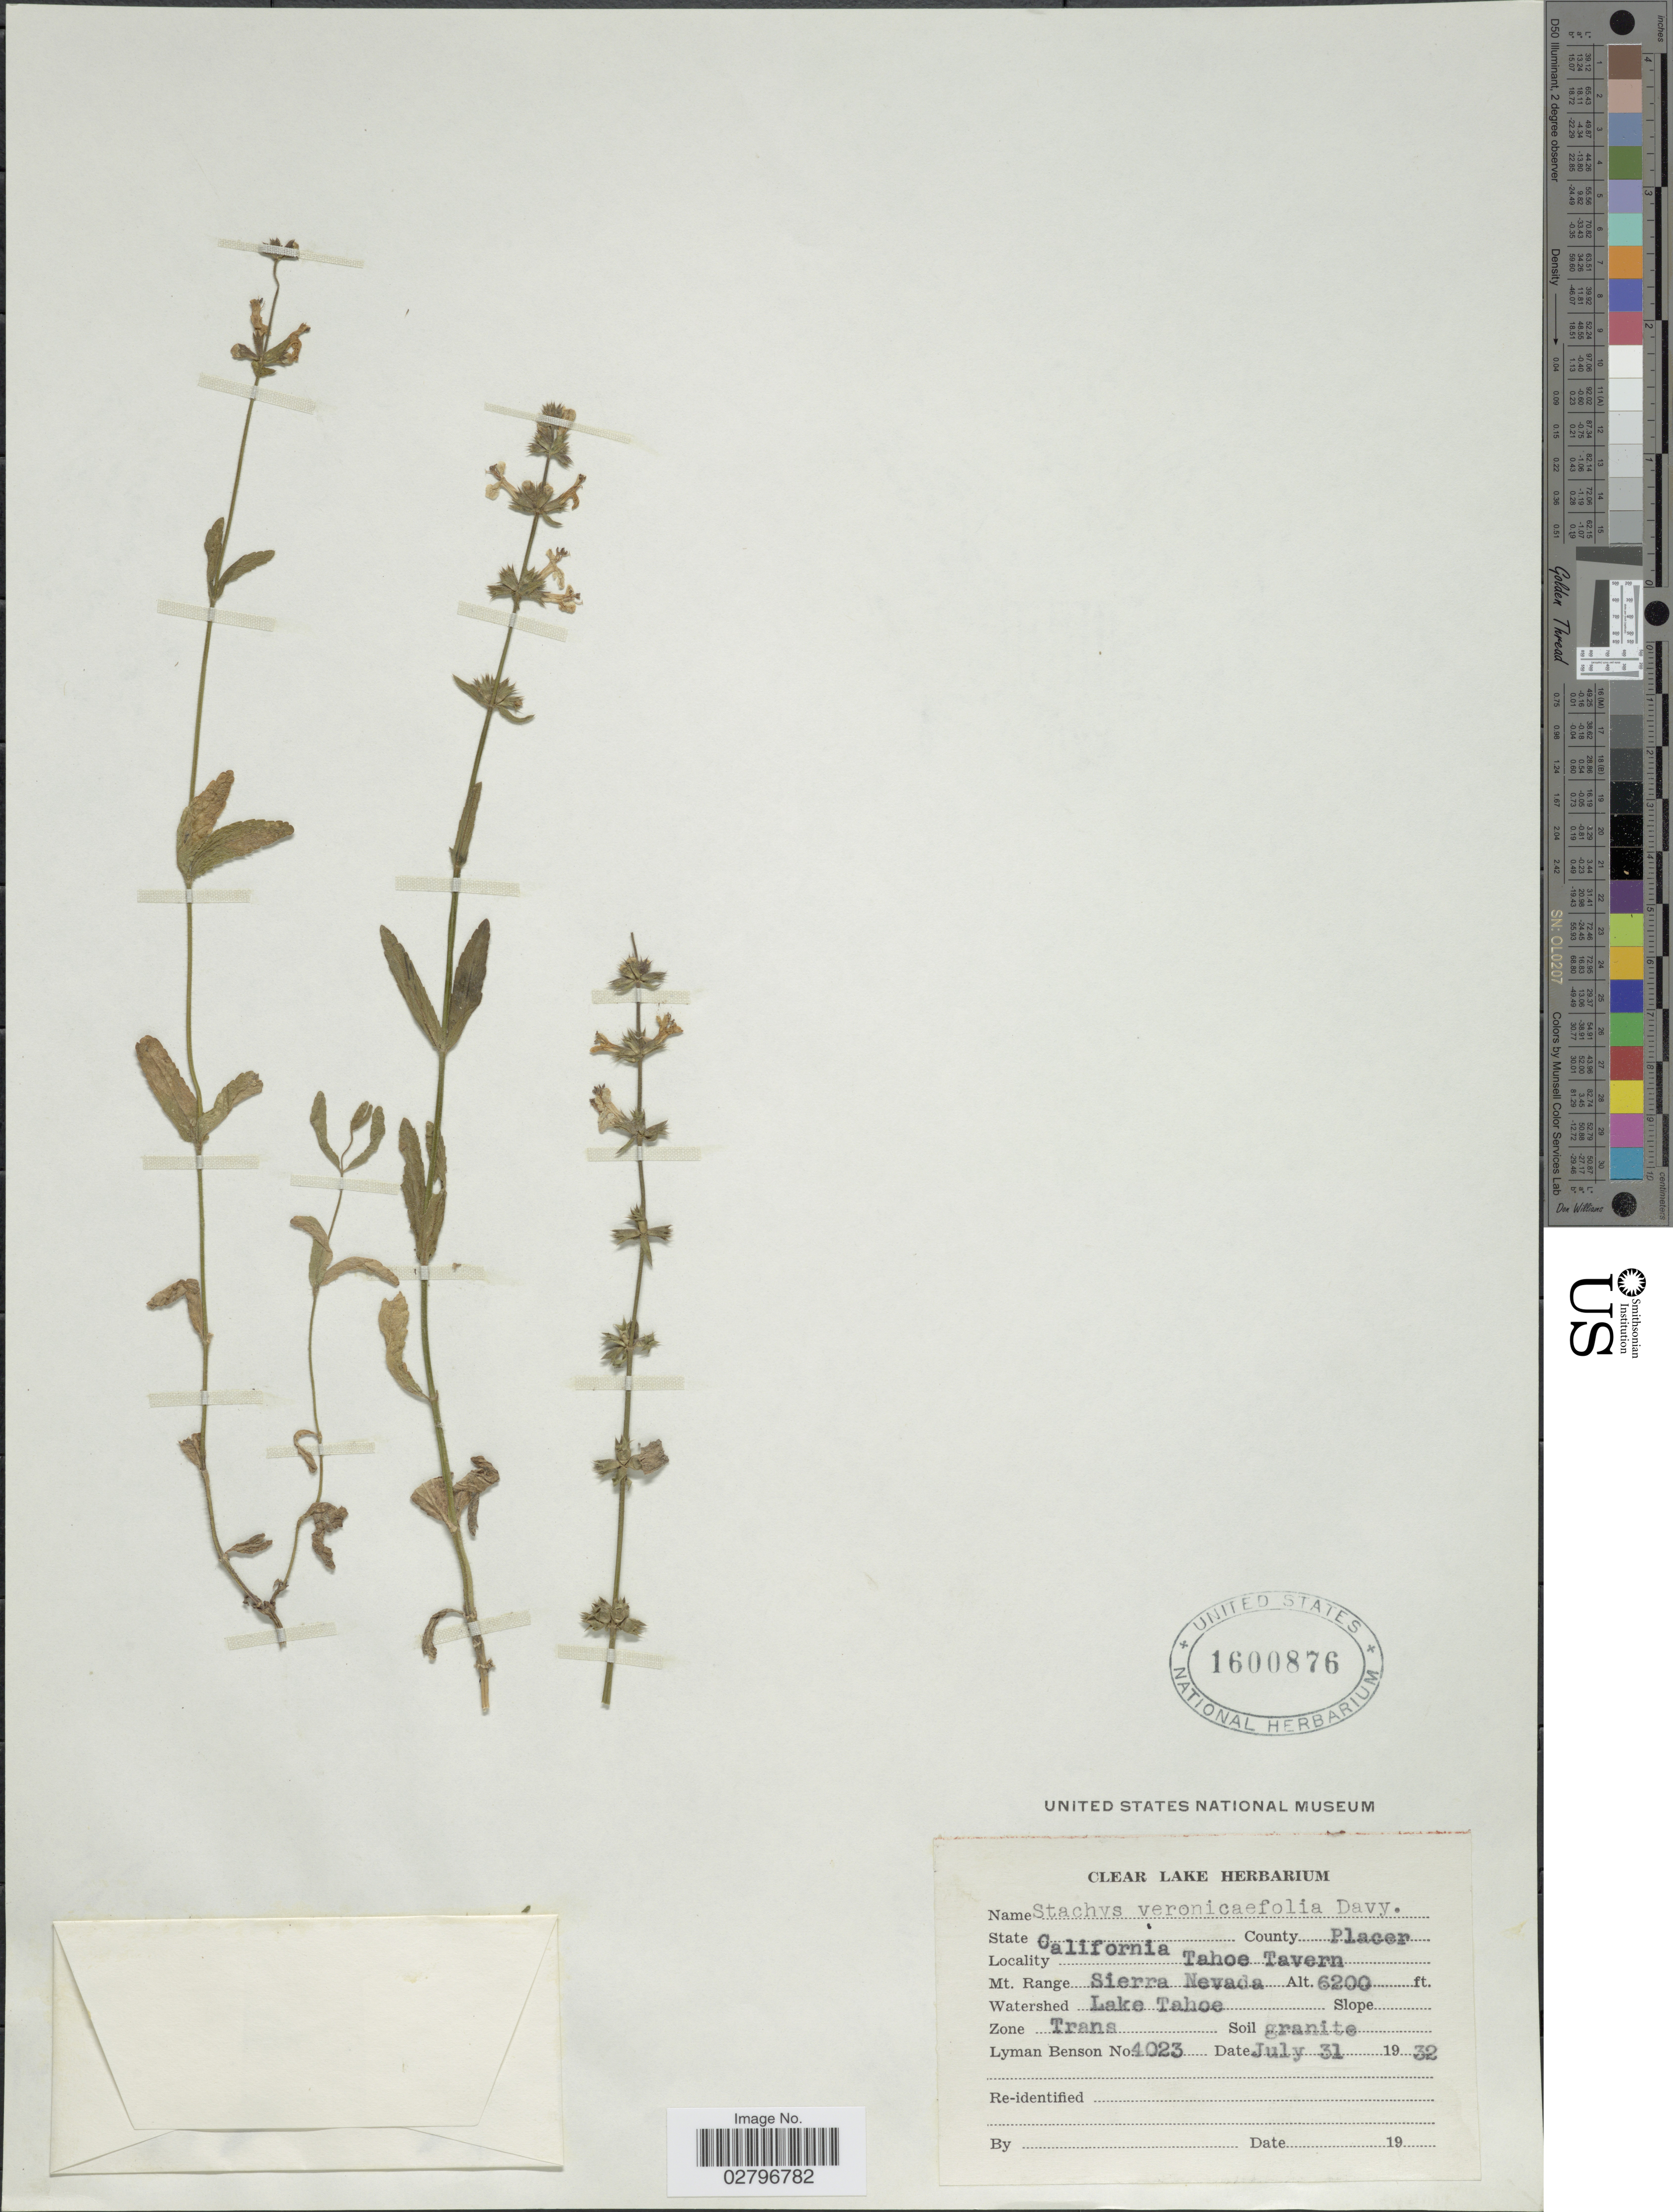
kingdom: Plantae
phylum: Tracheophyta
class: Magnoliopsida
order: Lamiales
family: Lamiaceae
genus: Stachys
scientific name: Stachys rigida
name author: Nutt. ex Benth.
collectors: L. D. Benson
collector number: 4023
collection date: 1932-07-31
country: United States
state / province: California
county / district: Placer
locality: County Placer, Tahoe Tavern, Mt. Range Sierra Nevada, Watershed Lake Tahoe, Zone Trans.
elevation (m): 1890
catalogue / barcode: US 1600876